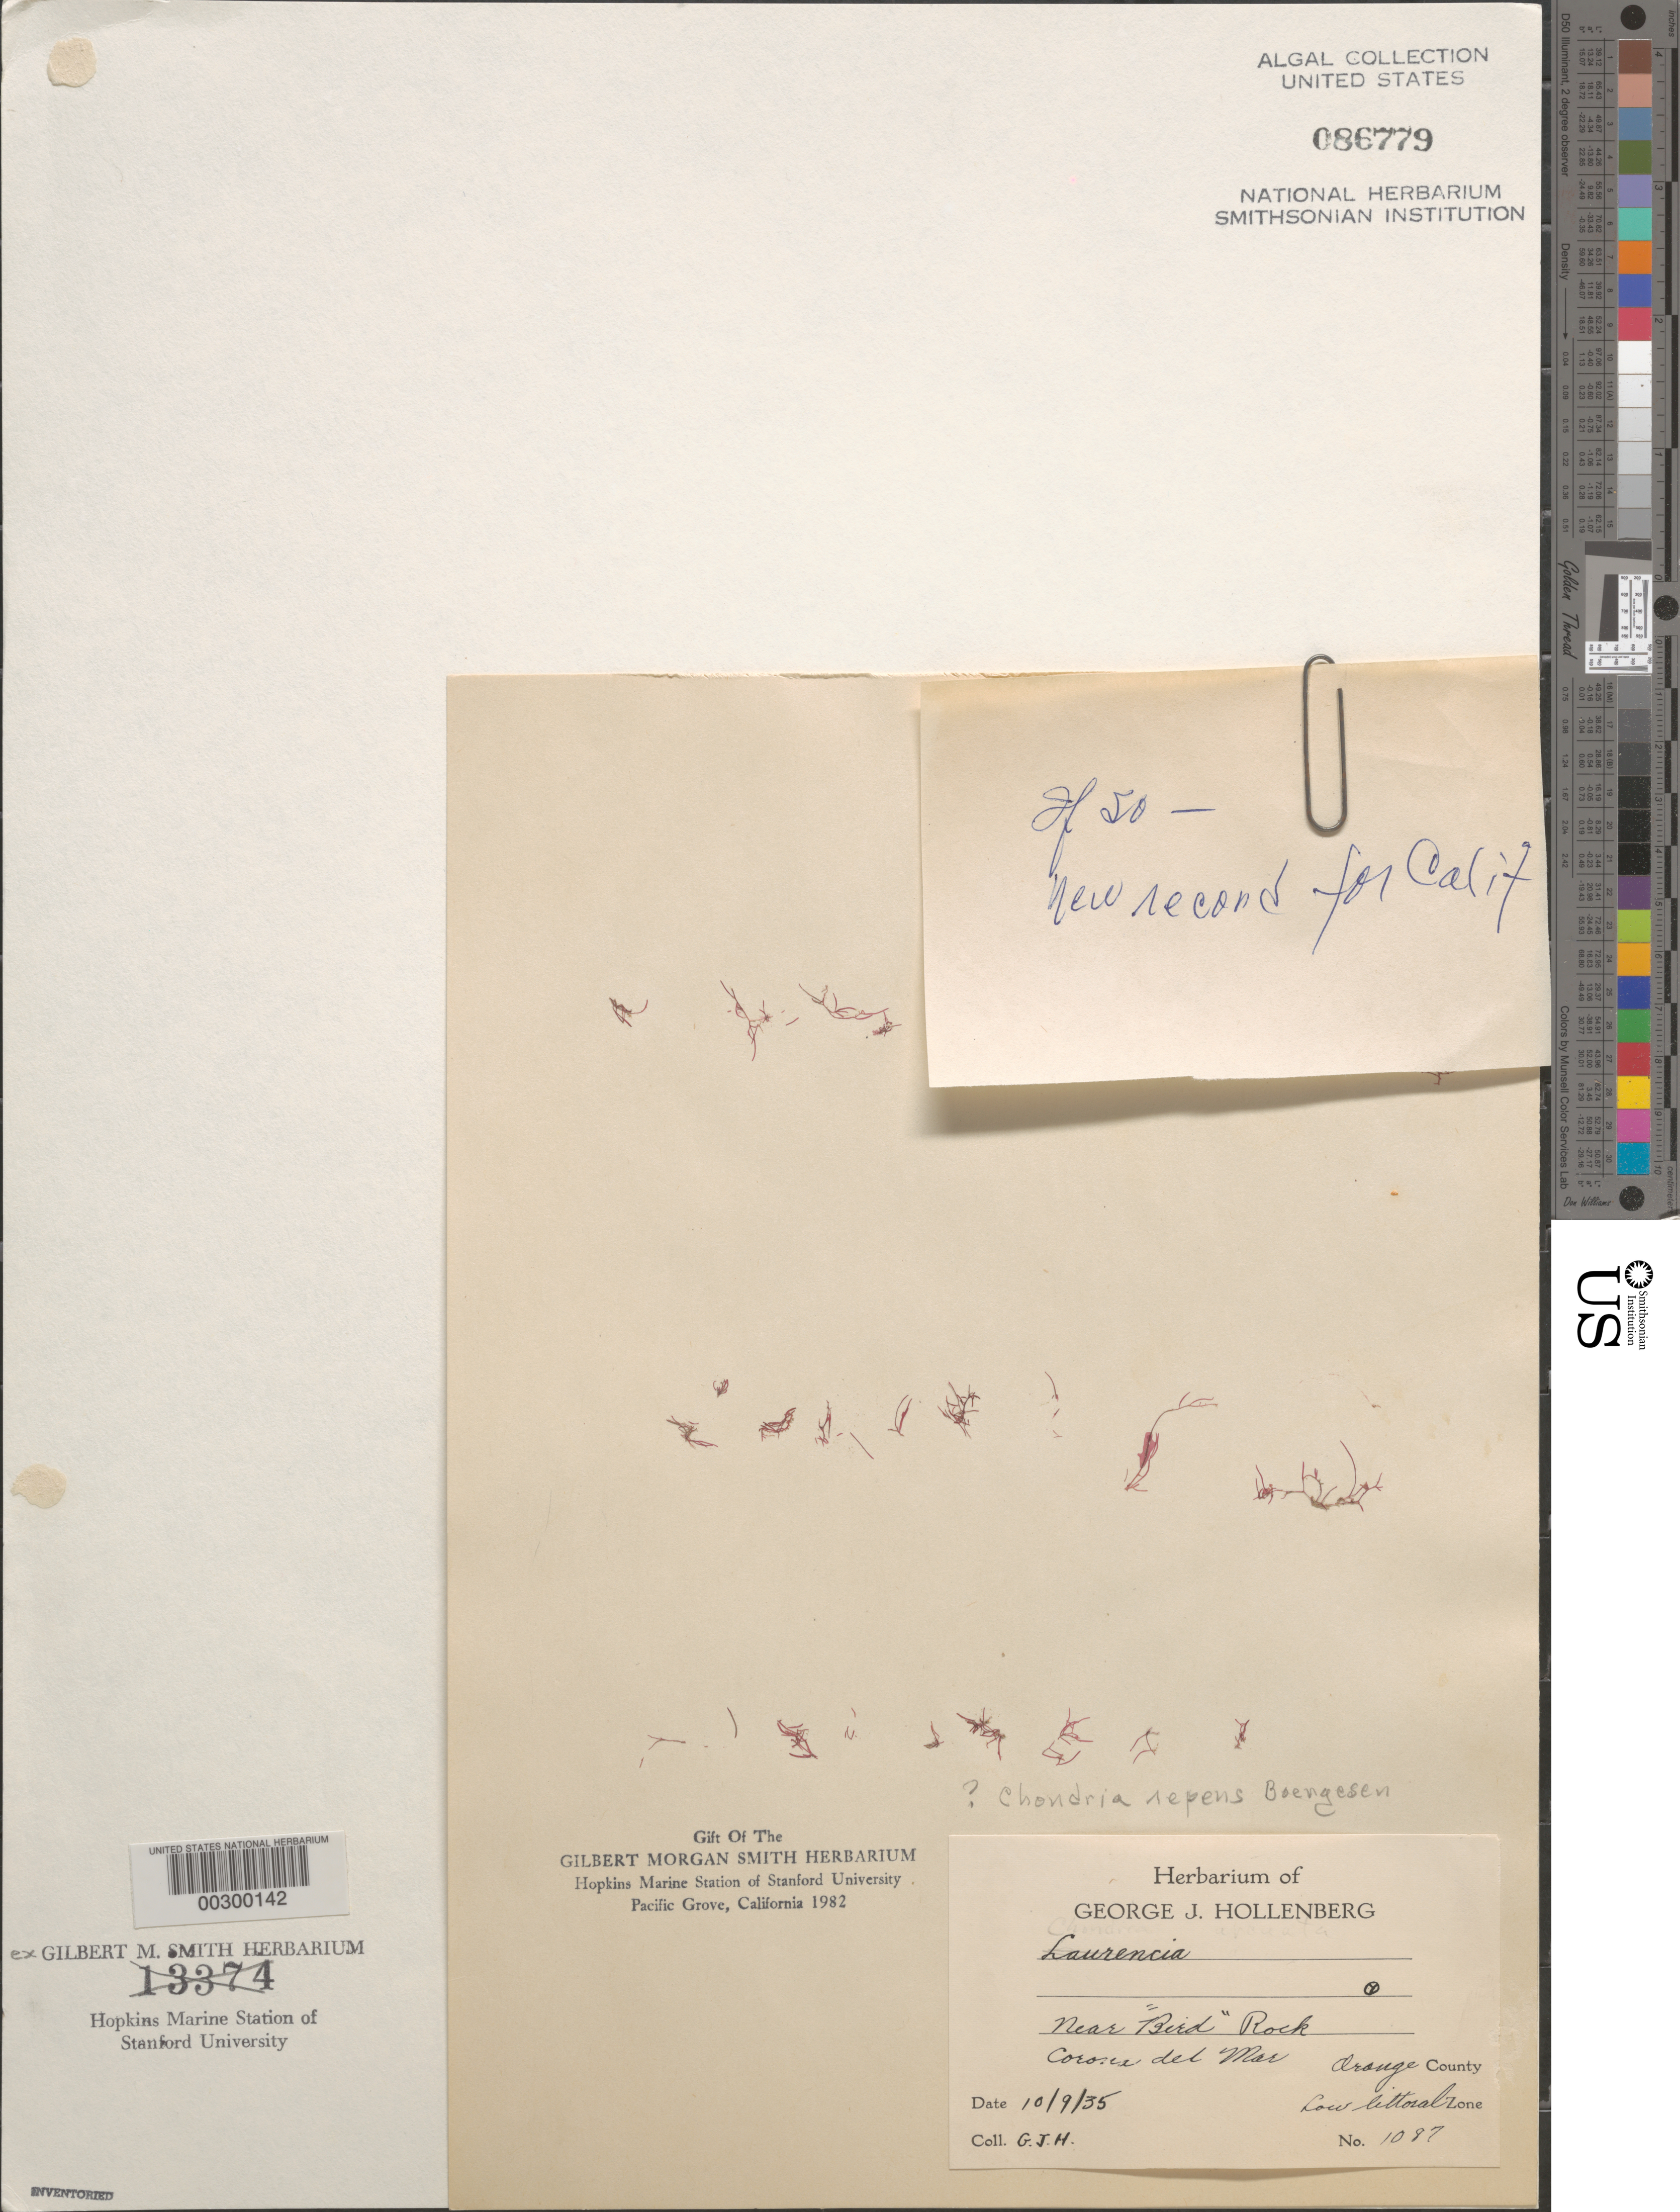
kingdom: Plantae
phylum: Rhodophyta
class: Florideophyceae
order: Ceramiales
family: Rhodomelaceae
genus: Chondria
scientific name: Chondria repens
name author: Børgesen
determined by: Hollenberg, George J.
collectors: G. Hollenberg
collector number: GJH 1087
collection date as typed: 09 Oct 1935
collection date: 1935-10-09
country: United States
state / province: California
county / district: Orange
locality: Corona del Mar, near Bird Rock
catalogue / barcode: US 86779